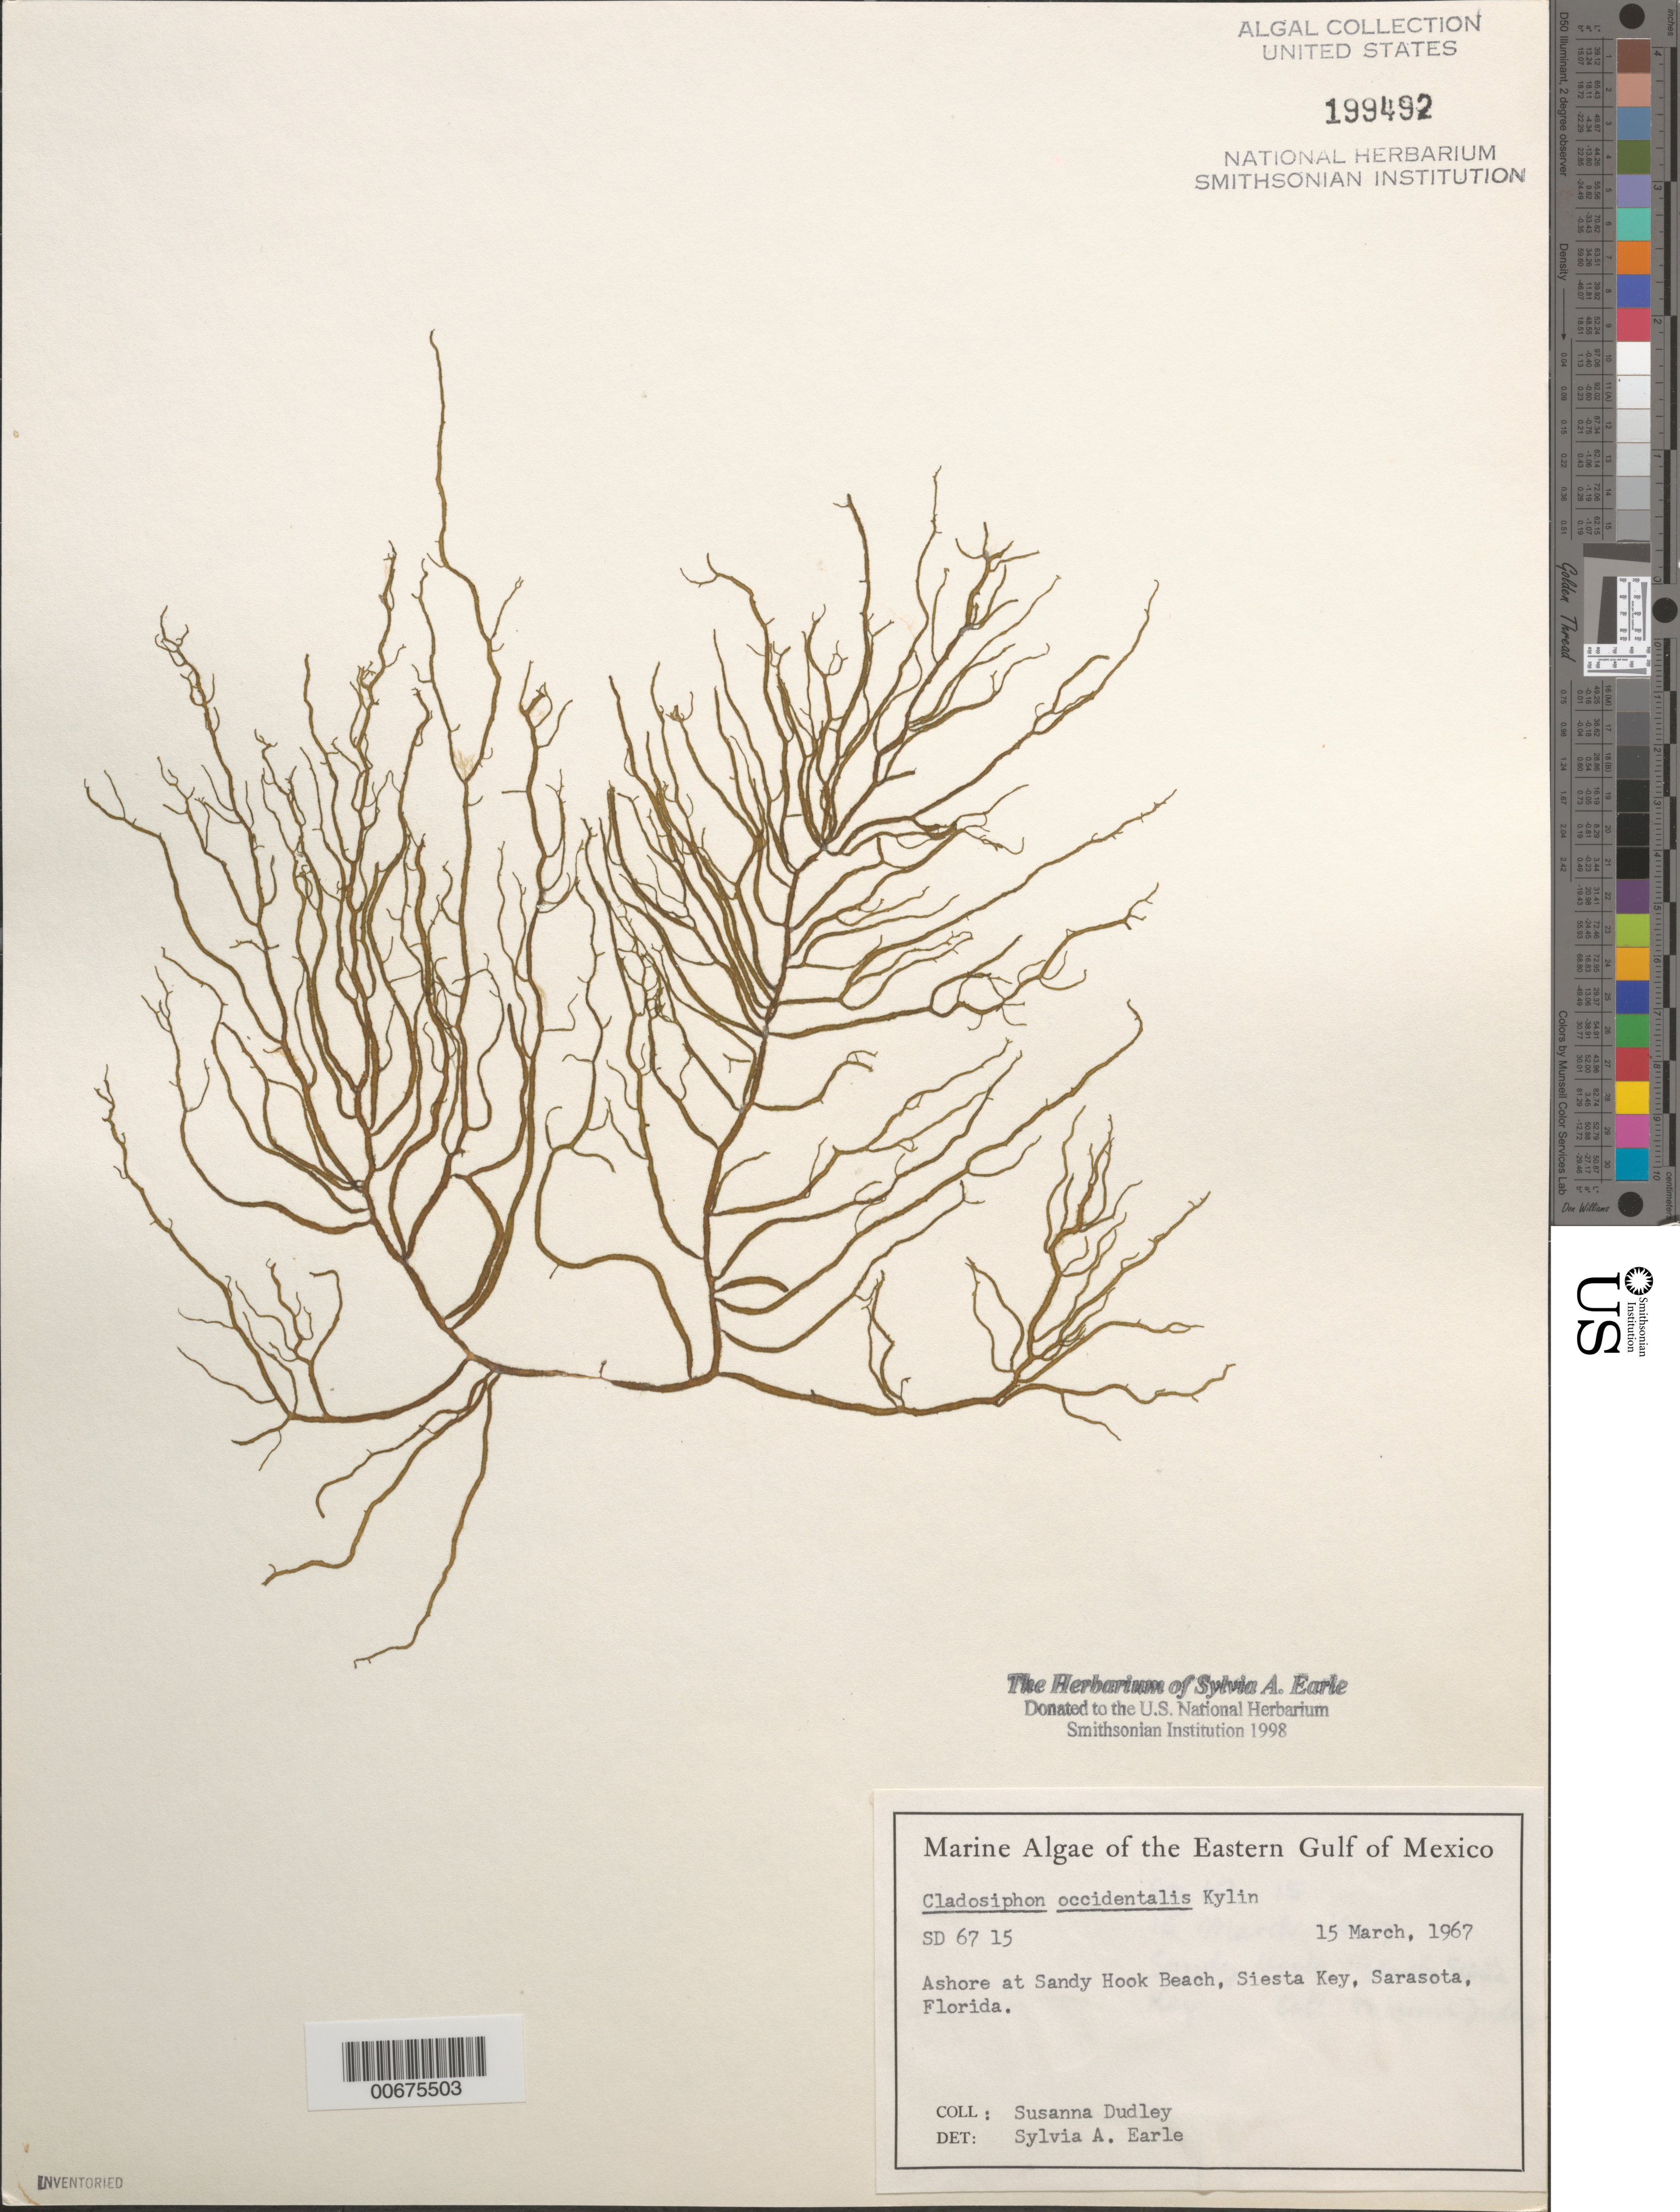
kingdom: Chromista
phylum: Ochrophyta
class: Phaeophyceae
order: Ectocarpales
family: Chordariaceae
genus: Cladosiphon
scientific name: Cladosiphon occidentalis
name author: Kylin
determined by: Earle, S. A.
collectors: S. Dudley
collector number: SD 67 15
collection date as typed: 15 Mar 1967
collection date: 1967-03-15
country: United States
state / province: Florida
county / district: Sarasota County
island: Siesta Key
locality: Sandy Hook Beach, Sarasota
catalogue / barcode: US 199492